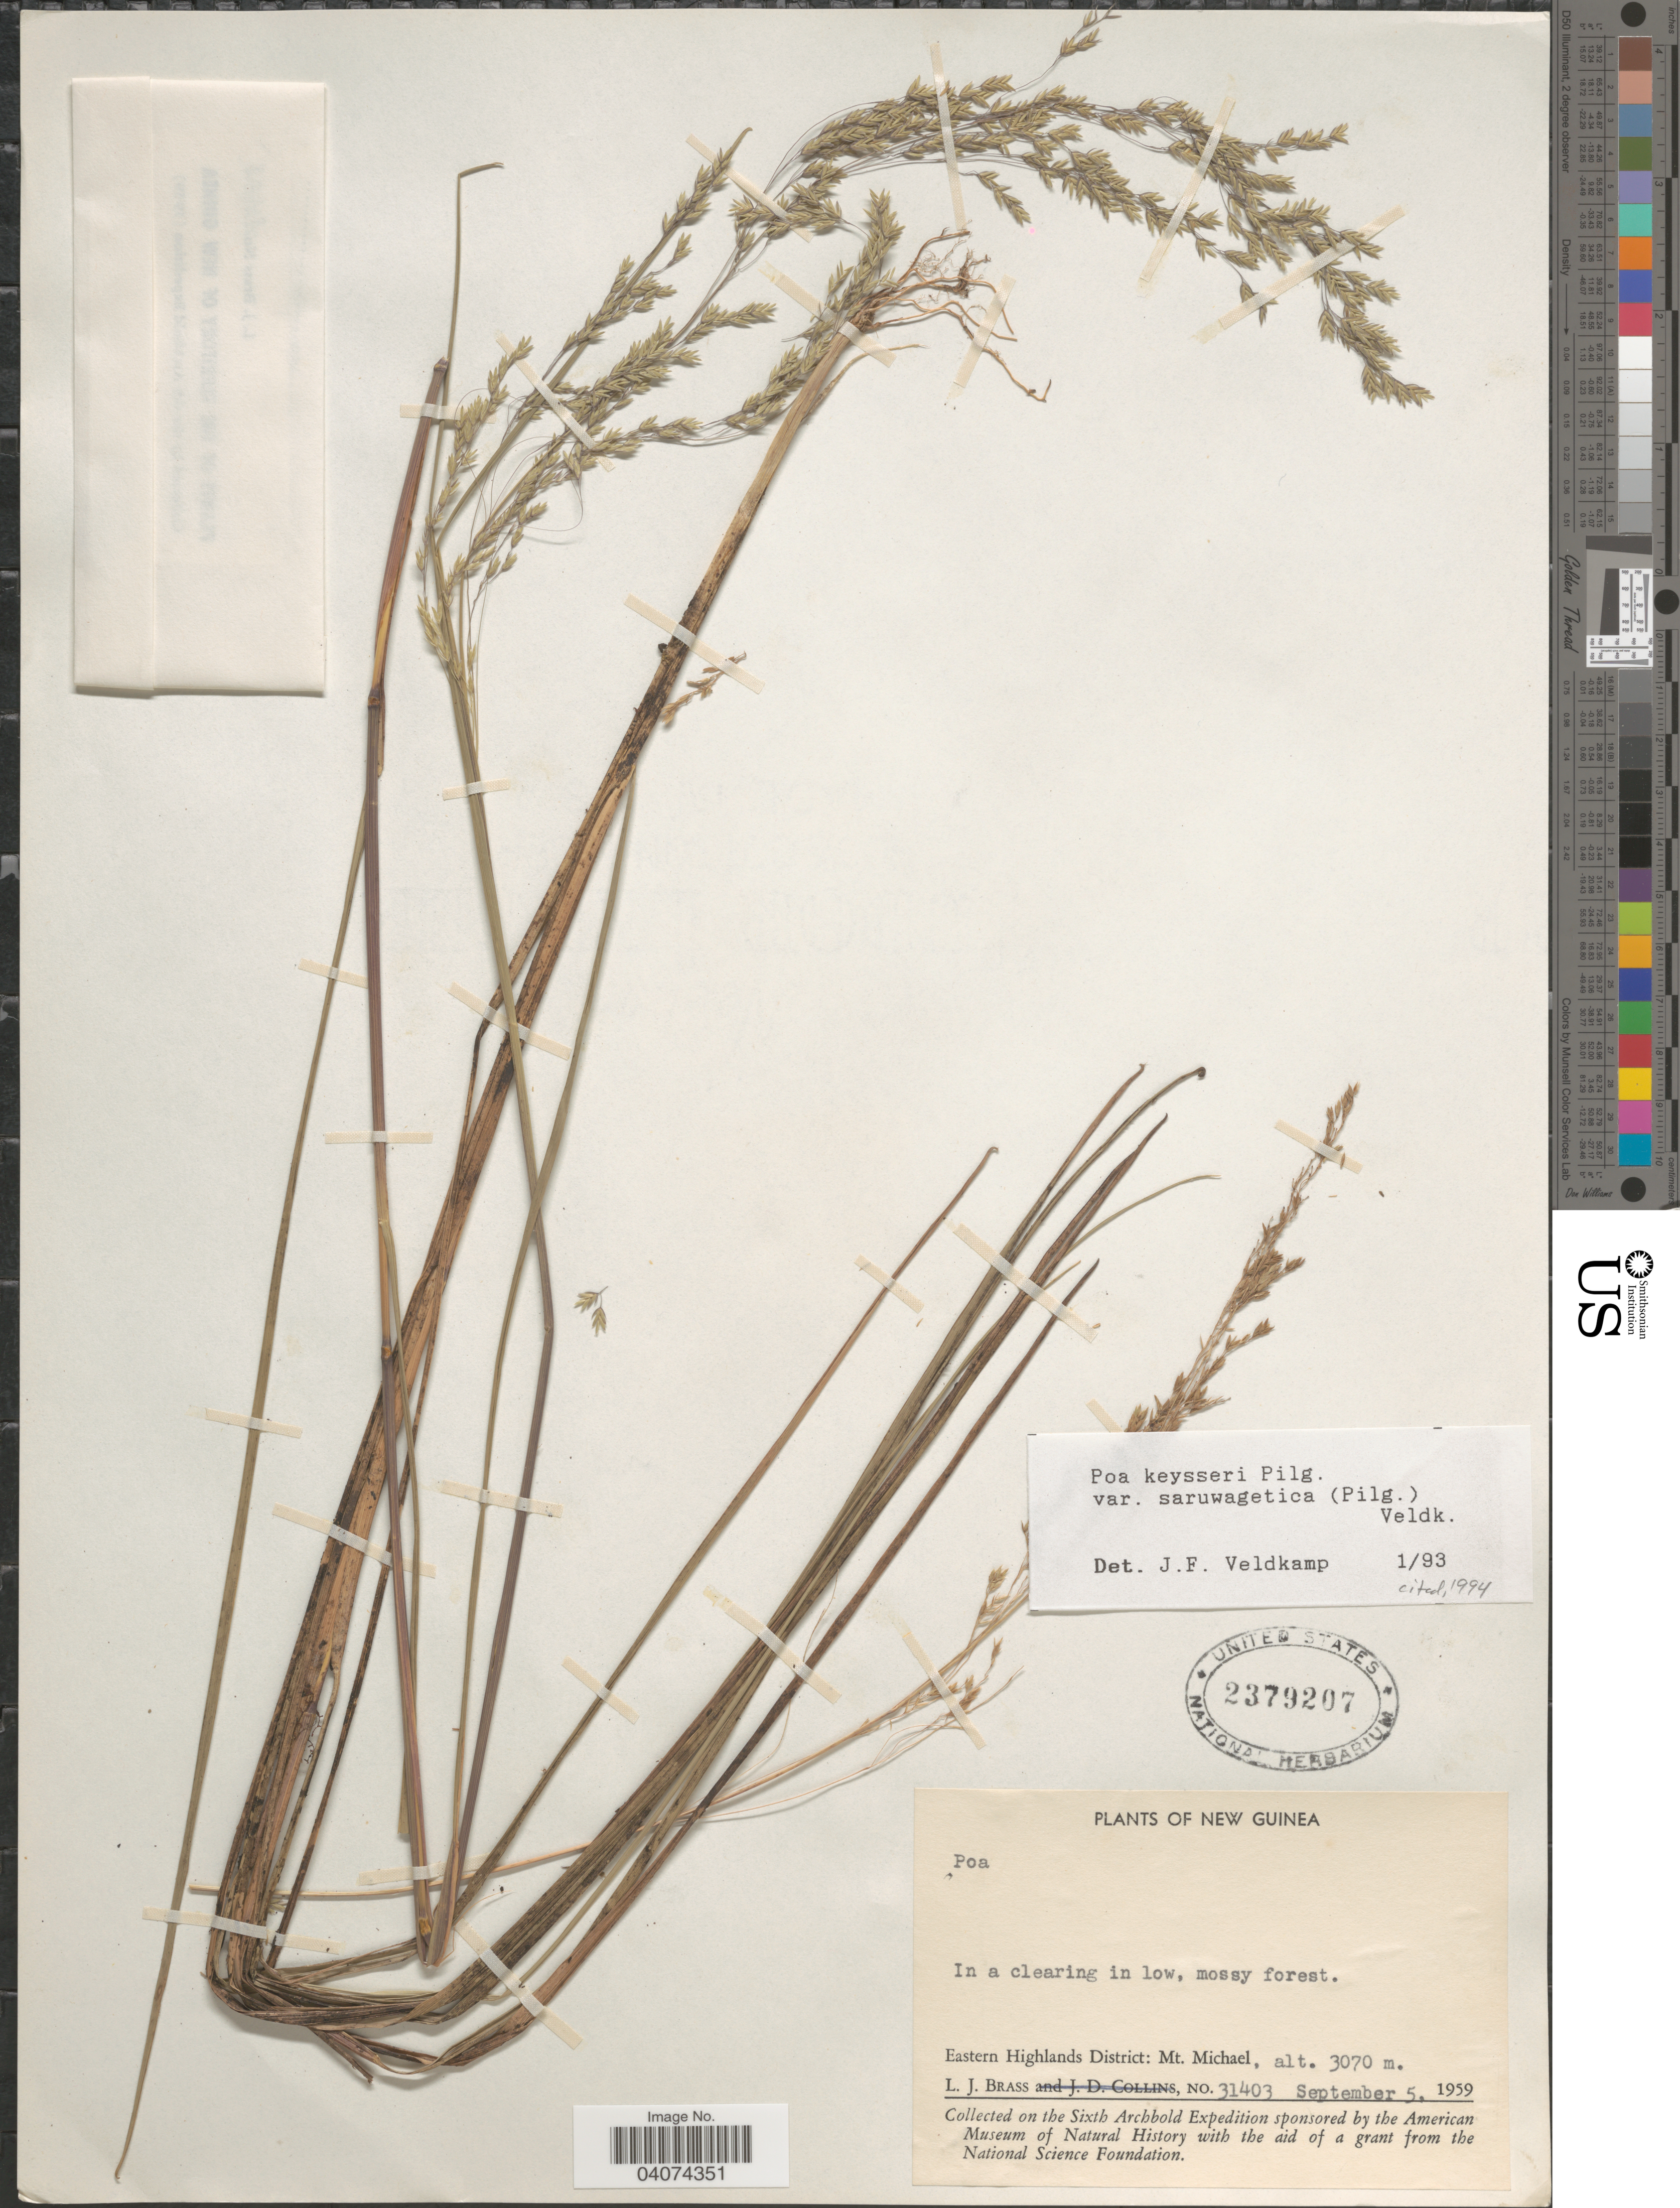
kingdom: Plantae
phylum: Tracheophyta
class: Liliopsida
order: Poales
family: Poaceae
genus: Poa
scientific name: Poa keysseri subsp. saruwagetica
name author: (Pilg.) Veldkamp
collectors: L. J. Brass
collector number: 31403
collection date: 1959-09-05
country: Papua New Guinea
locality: New Guinea. In a clearing in low, mossy forest. Eastern Highlands District: Mt. Michael. The Sixth Archbold Expedition.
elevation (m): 3070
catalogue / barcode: US 2379207